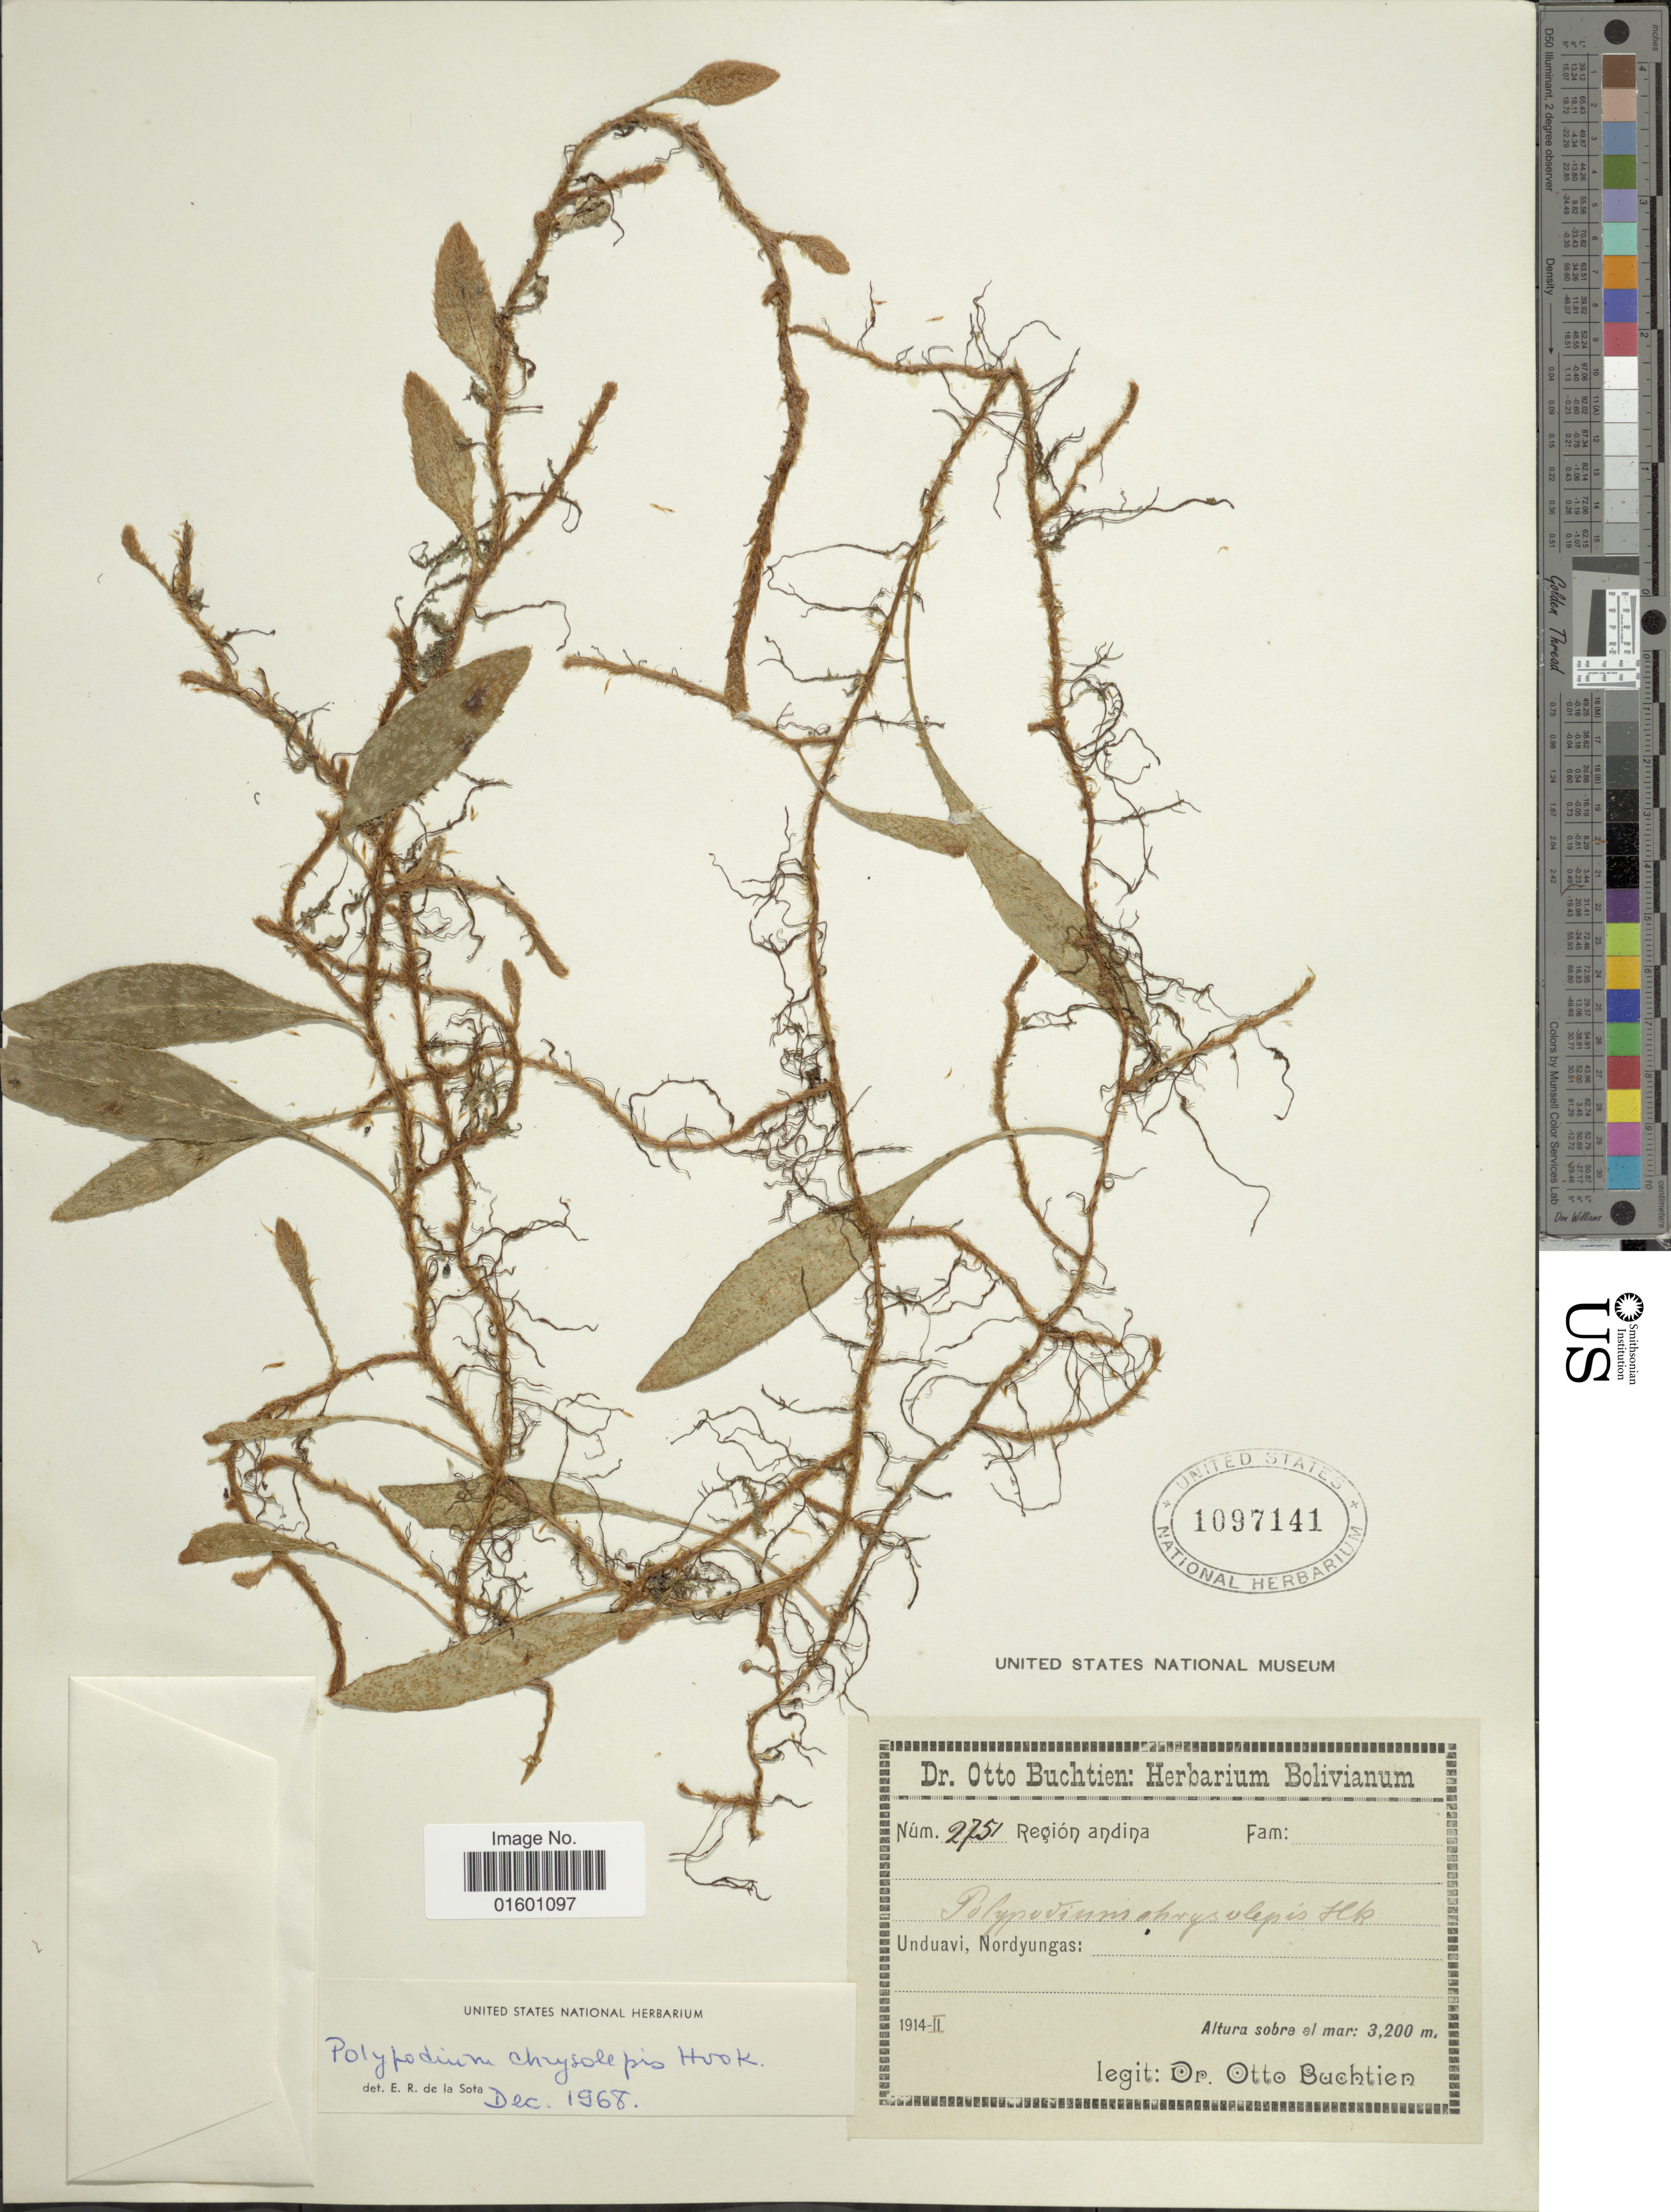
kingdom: Plantae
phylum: Tracheophyta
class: Polypodiopsida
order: Polypodiales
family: Polypodiaceae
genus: Microgramma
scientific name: Microgramma chrysolepis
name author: (Hook.) Crabbe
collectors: O. Buchtien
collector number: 2751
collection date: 1914-02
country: Bolivia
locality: Unduavi, Nordyungas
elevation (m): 3200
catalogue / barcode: US 1097141